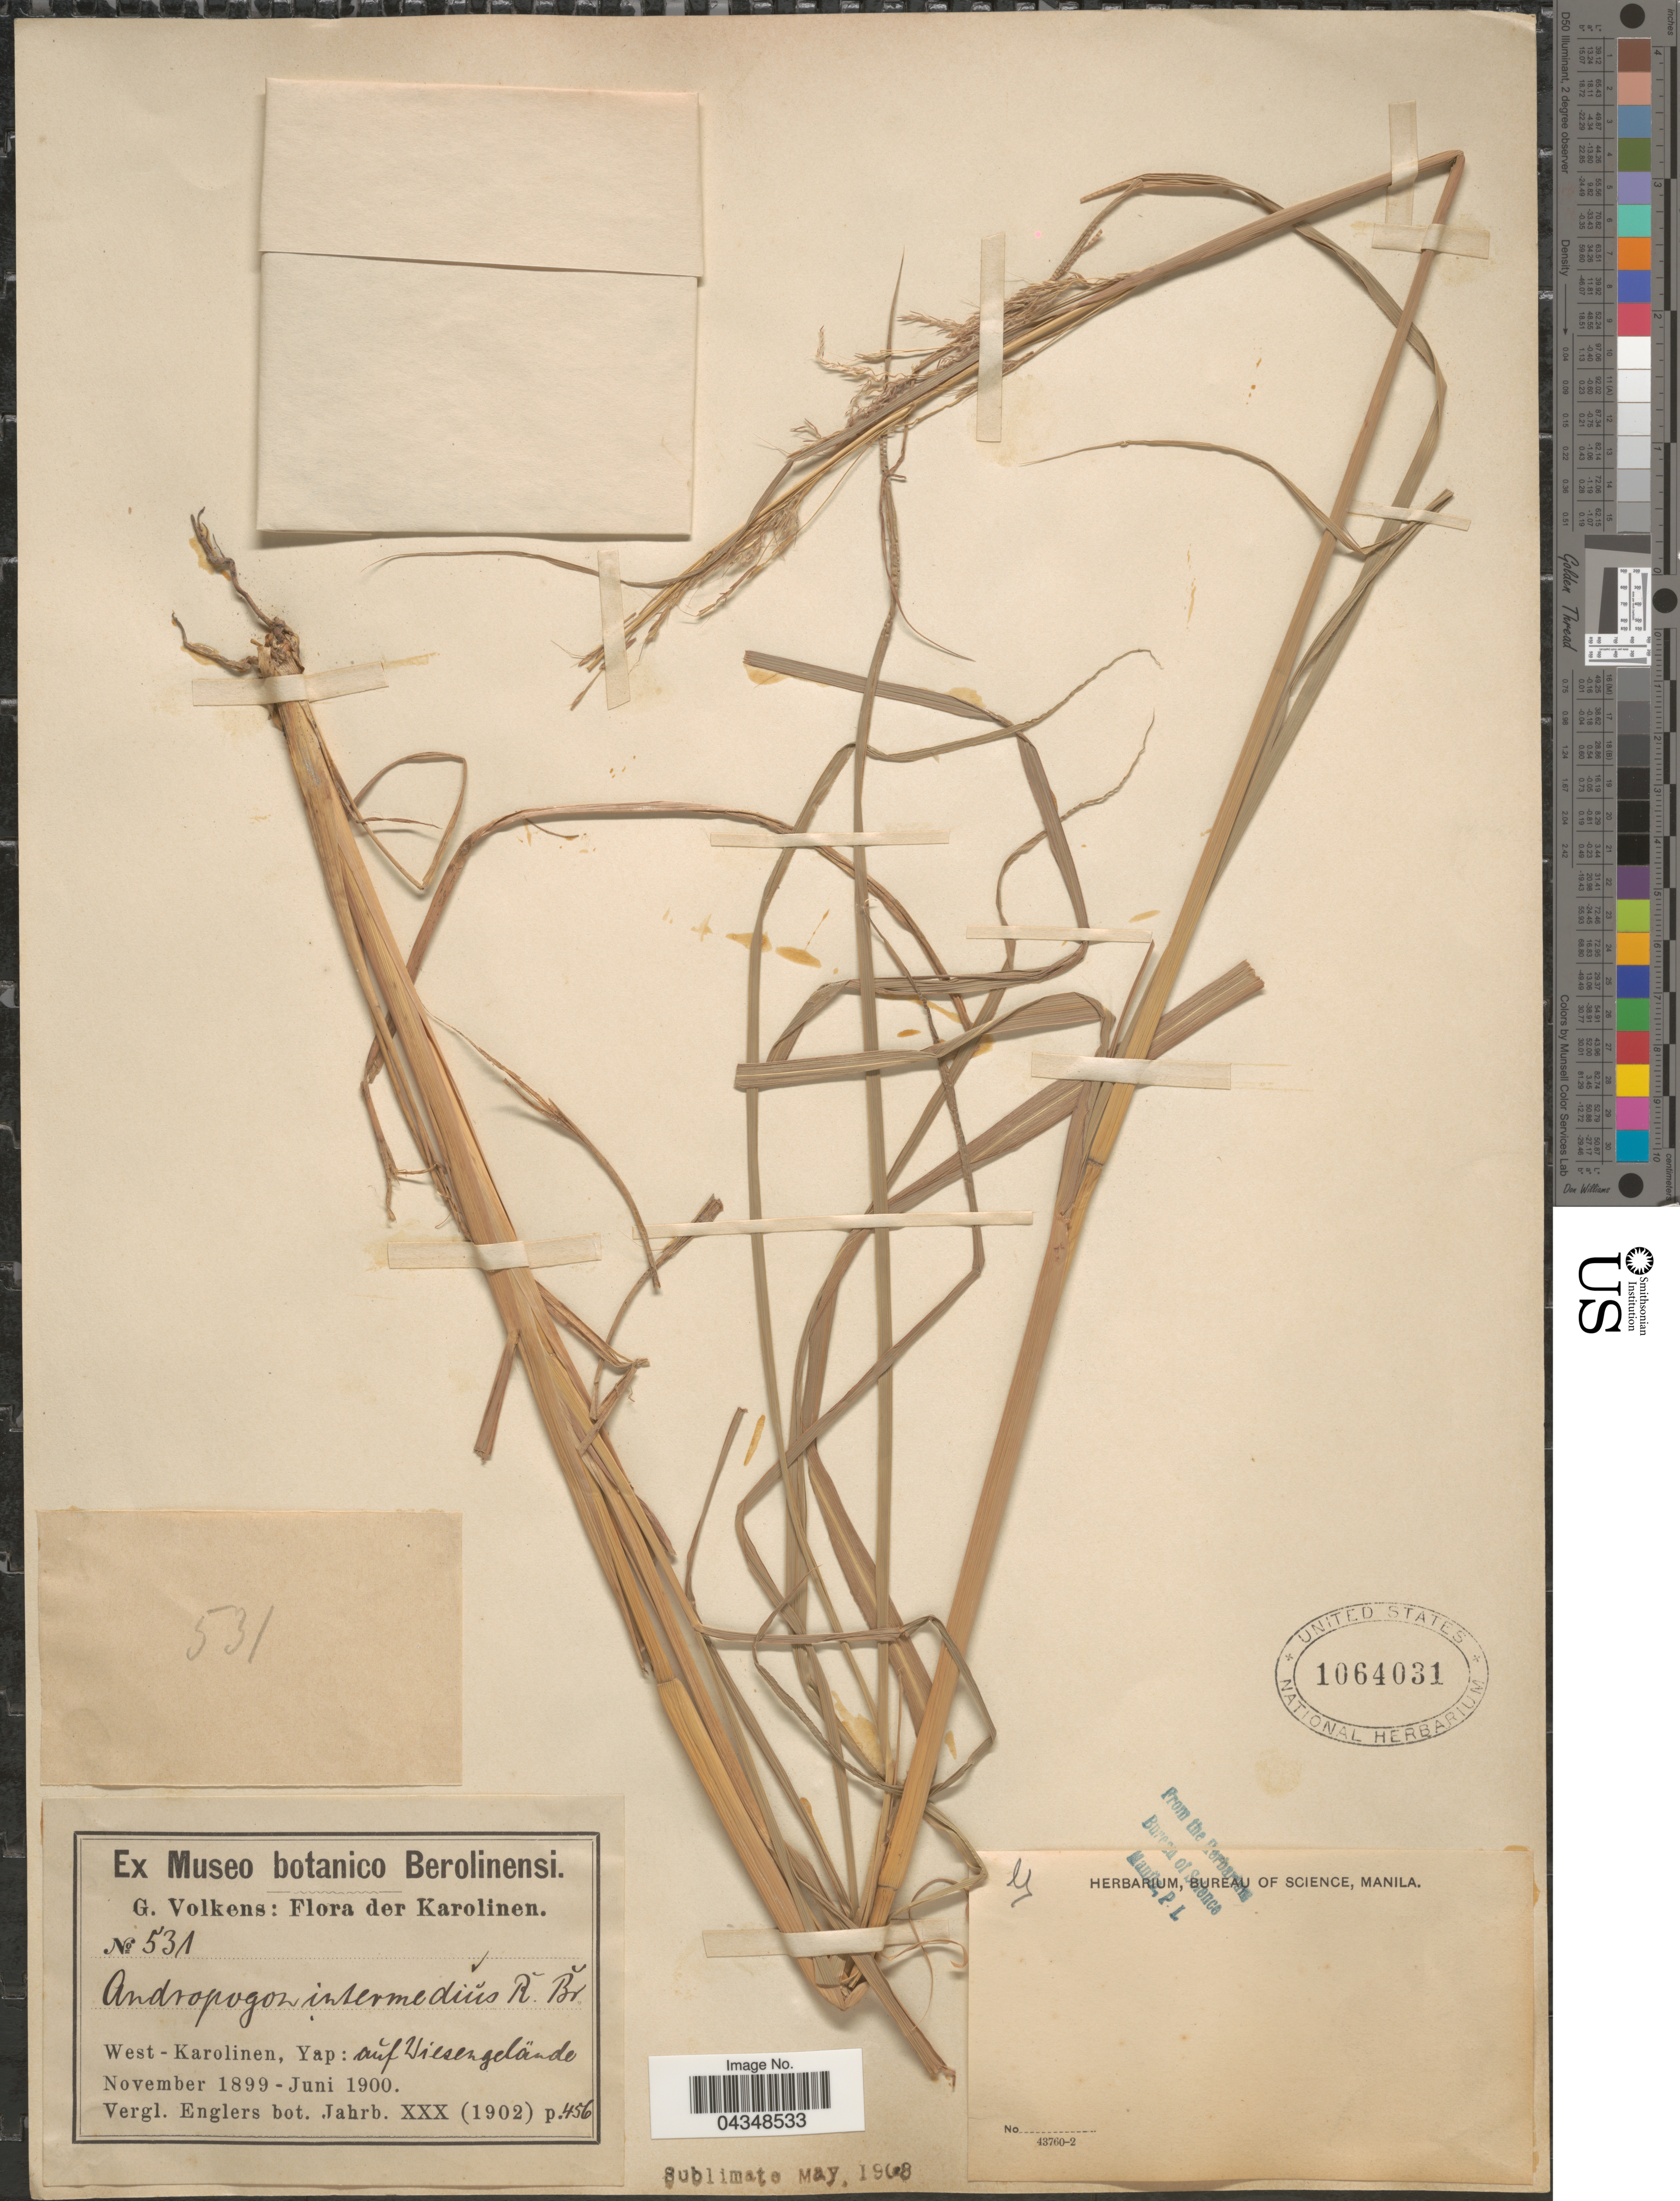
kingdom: Plantae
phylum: Tracheophyta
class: Liliopsida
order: Poales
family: Poaceae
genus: Bothriochloa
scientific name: Bothriochloa bladhii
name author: (Retz.) S.T. Blake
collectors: G. Volkens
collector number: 531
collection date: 1899-11/1900-06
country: Micronesia, Federated States of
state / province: Yap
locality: West-Karolinen, Yap: auf Wiesengelände.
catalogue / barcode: US 1064031